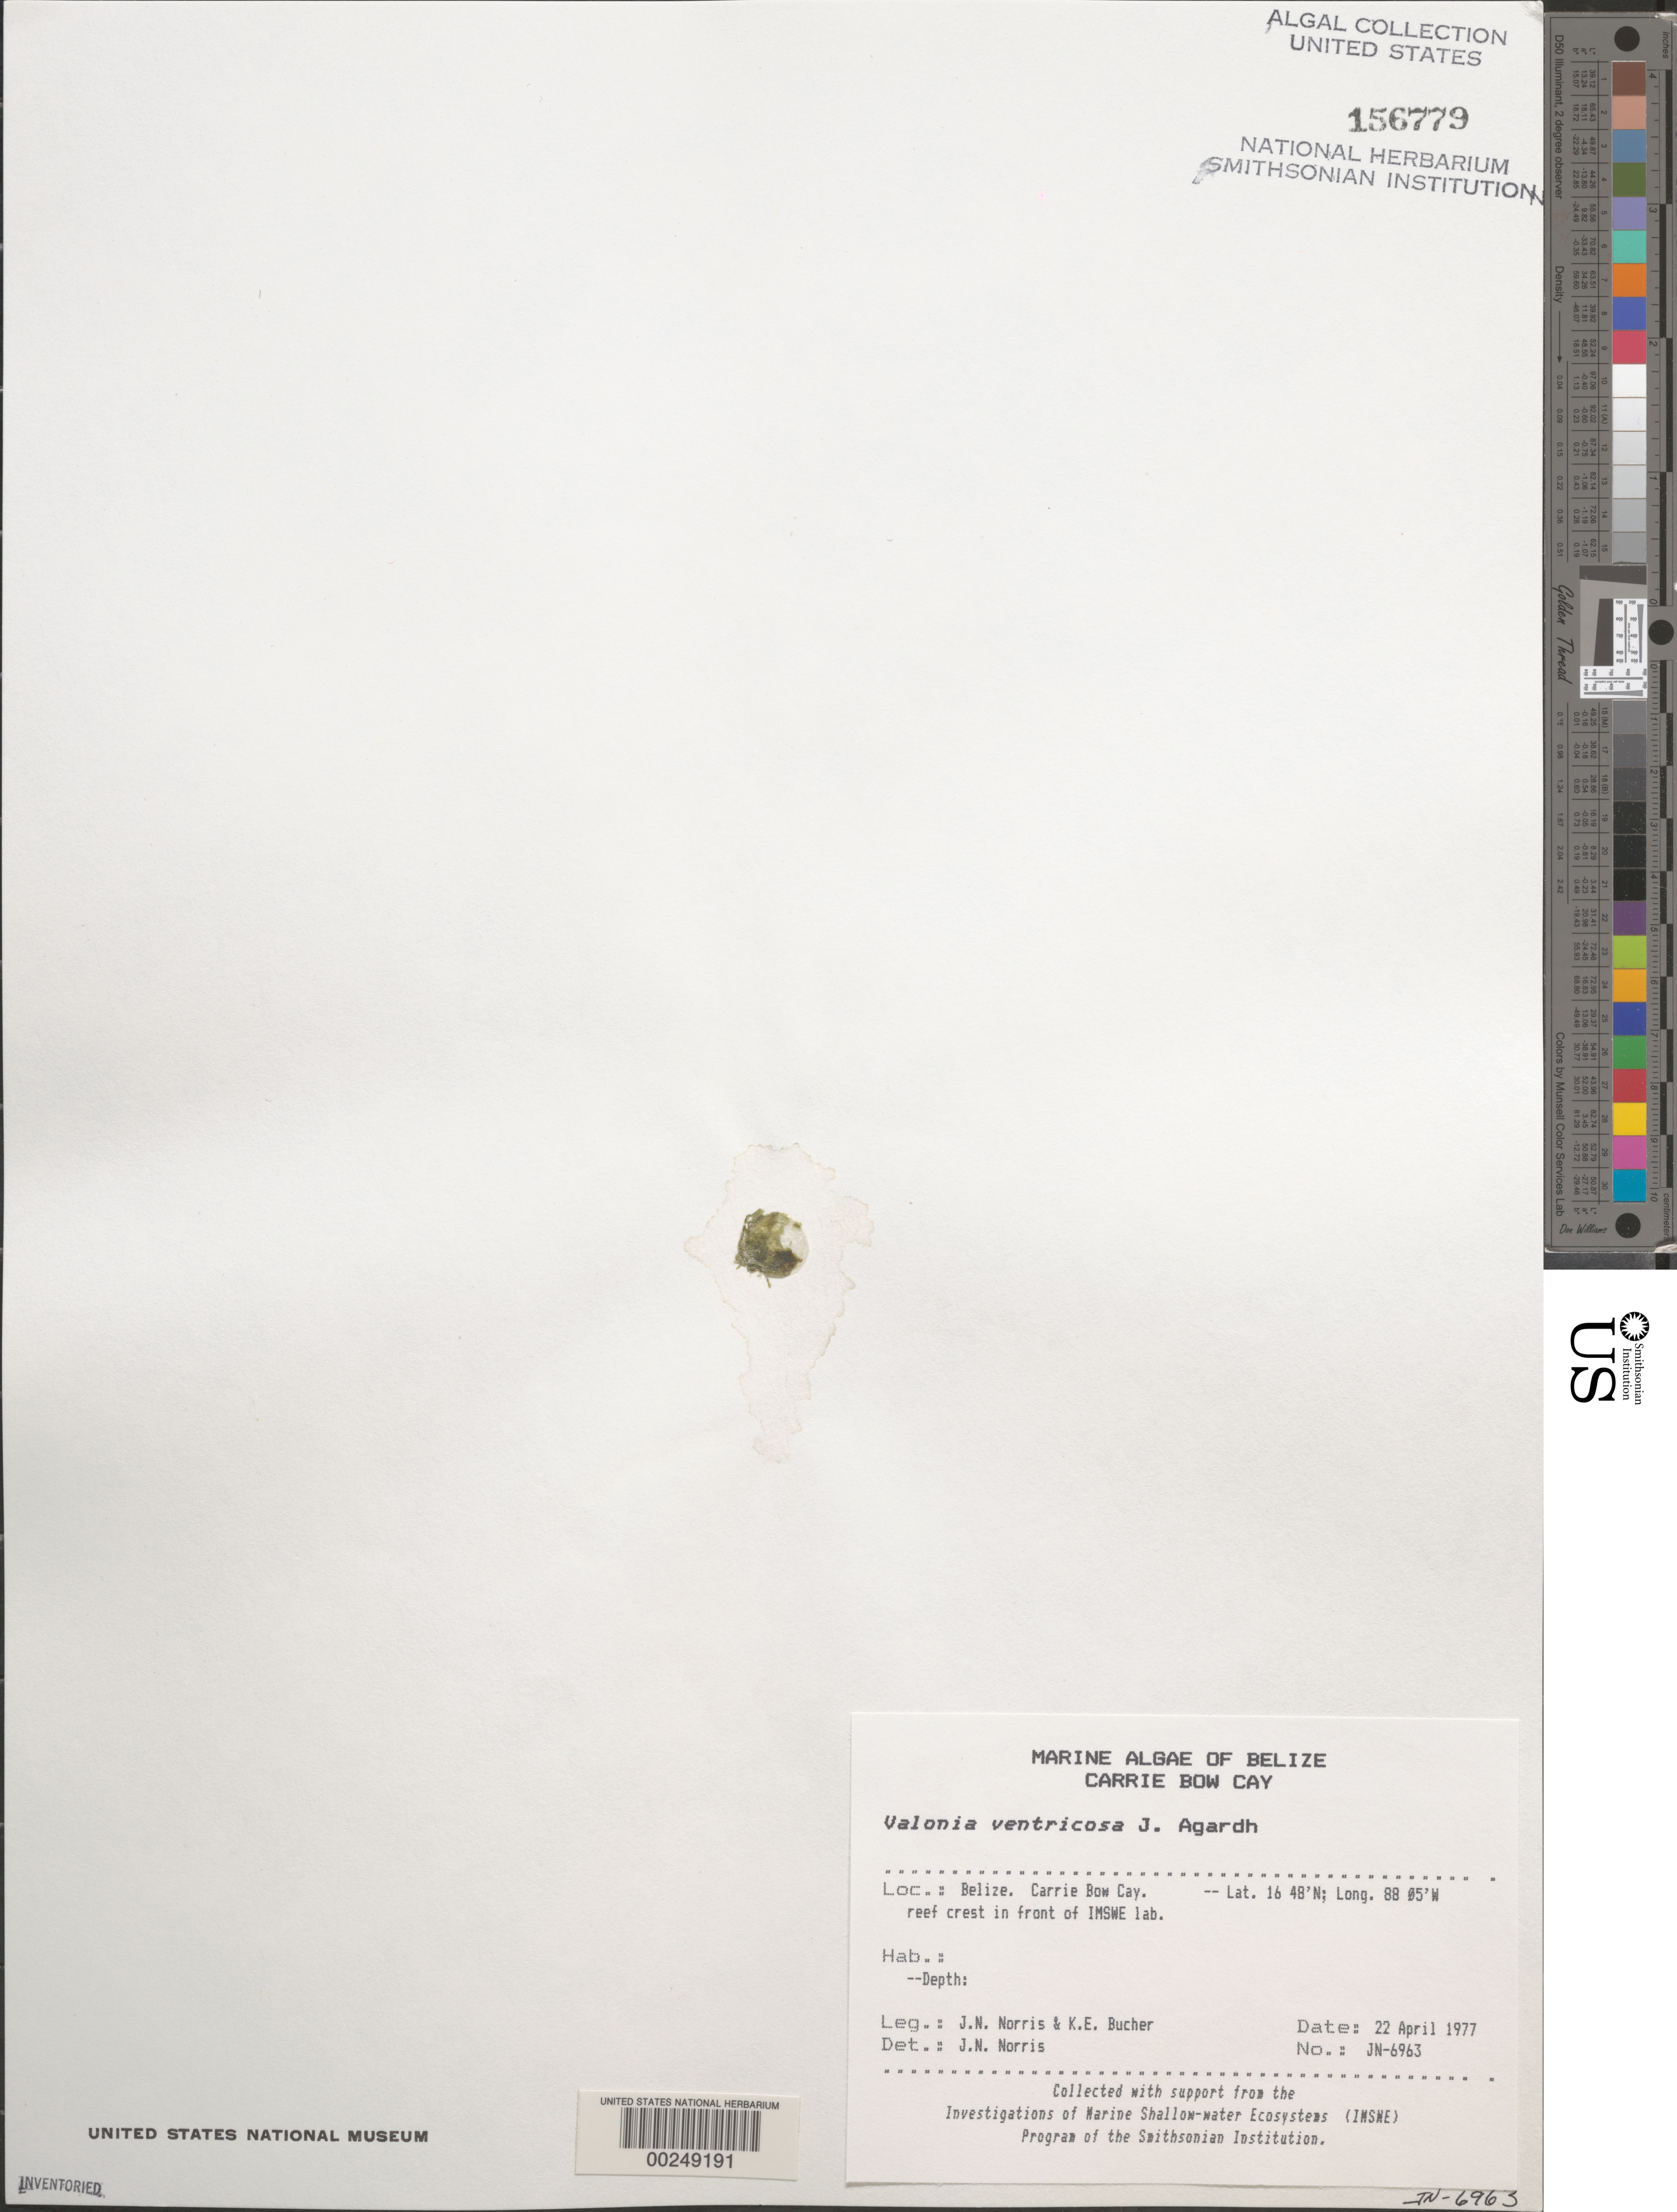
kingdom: Plantae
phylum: Chlorophyta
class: Ulvophyceae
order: Siphonocladales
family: Valoniaceae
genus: Valonia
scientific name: Valonia ventricosa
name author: J. Agardh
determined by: Norris, James N.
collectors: J. N. Norris & K. E. Bucher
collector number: JN-6963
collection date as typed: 22 Apr 1977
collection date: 1977-04-22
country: Belize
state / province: Stann Creek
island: Carrie Bow Cay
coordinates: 16 48'N, 88 05'W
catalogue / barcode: US 156779